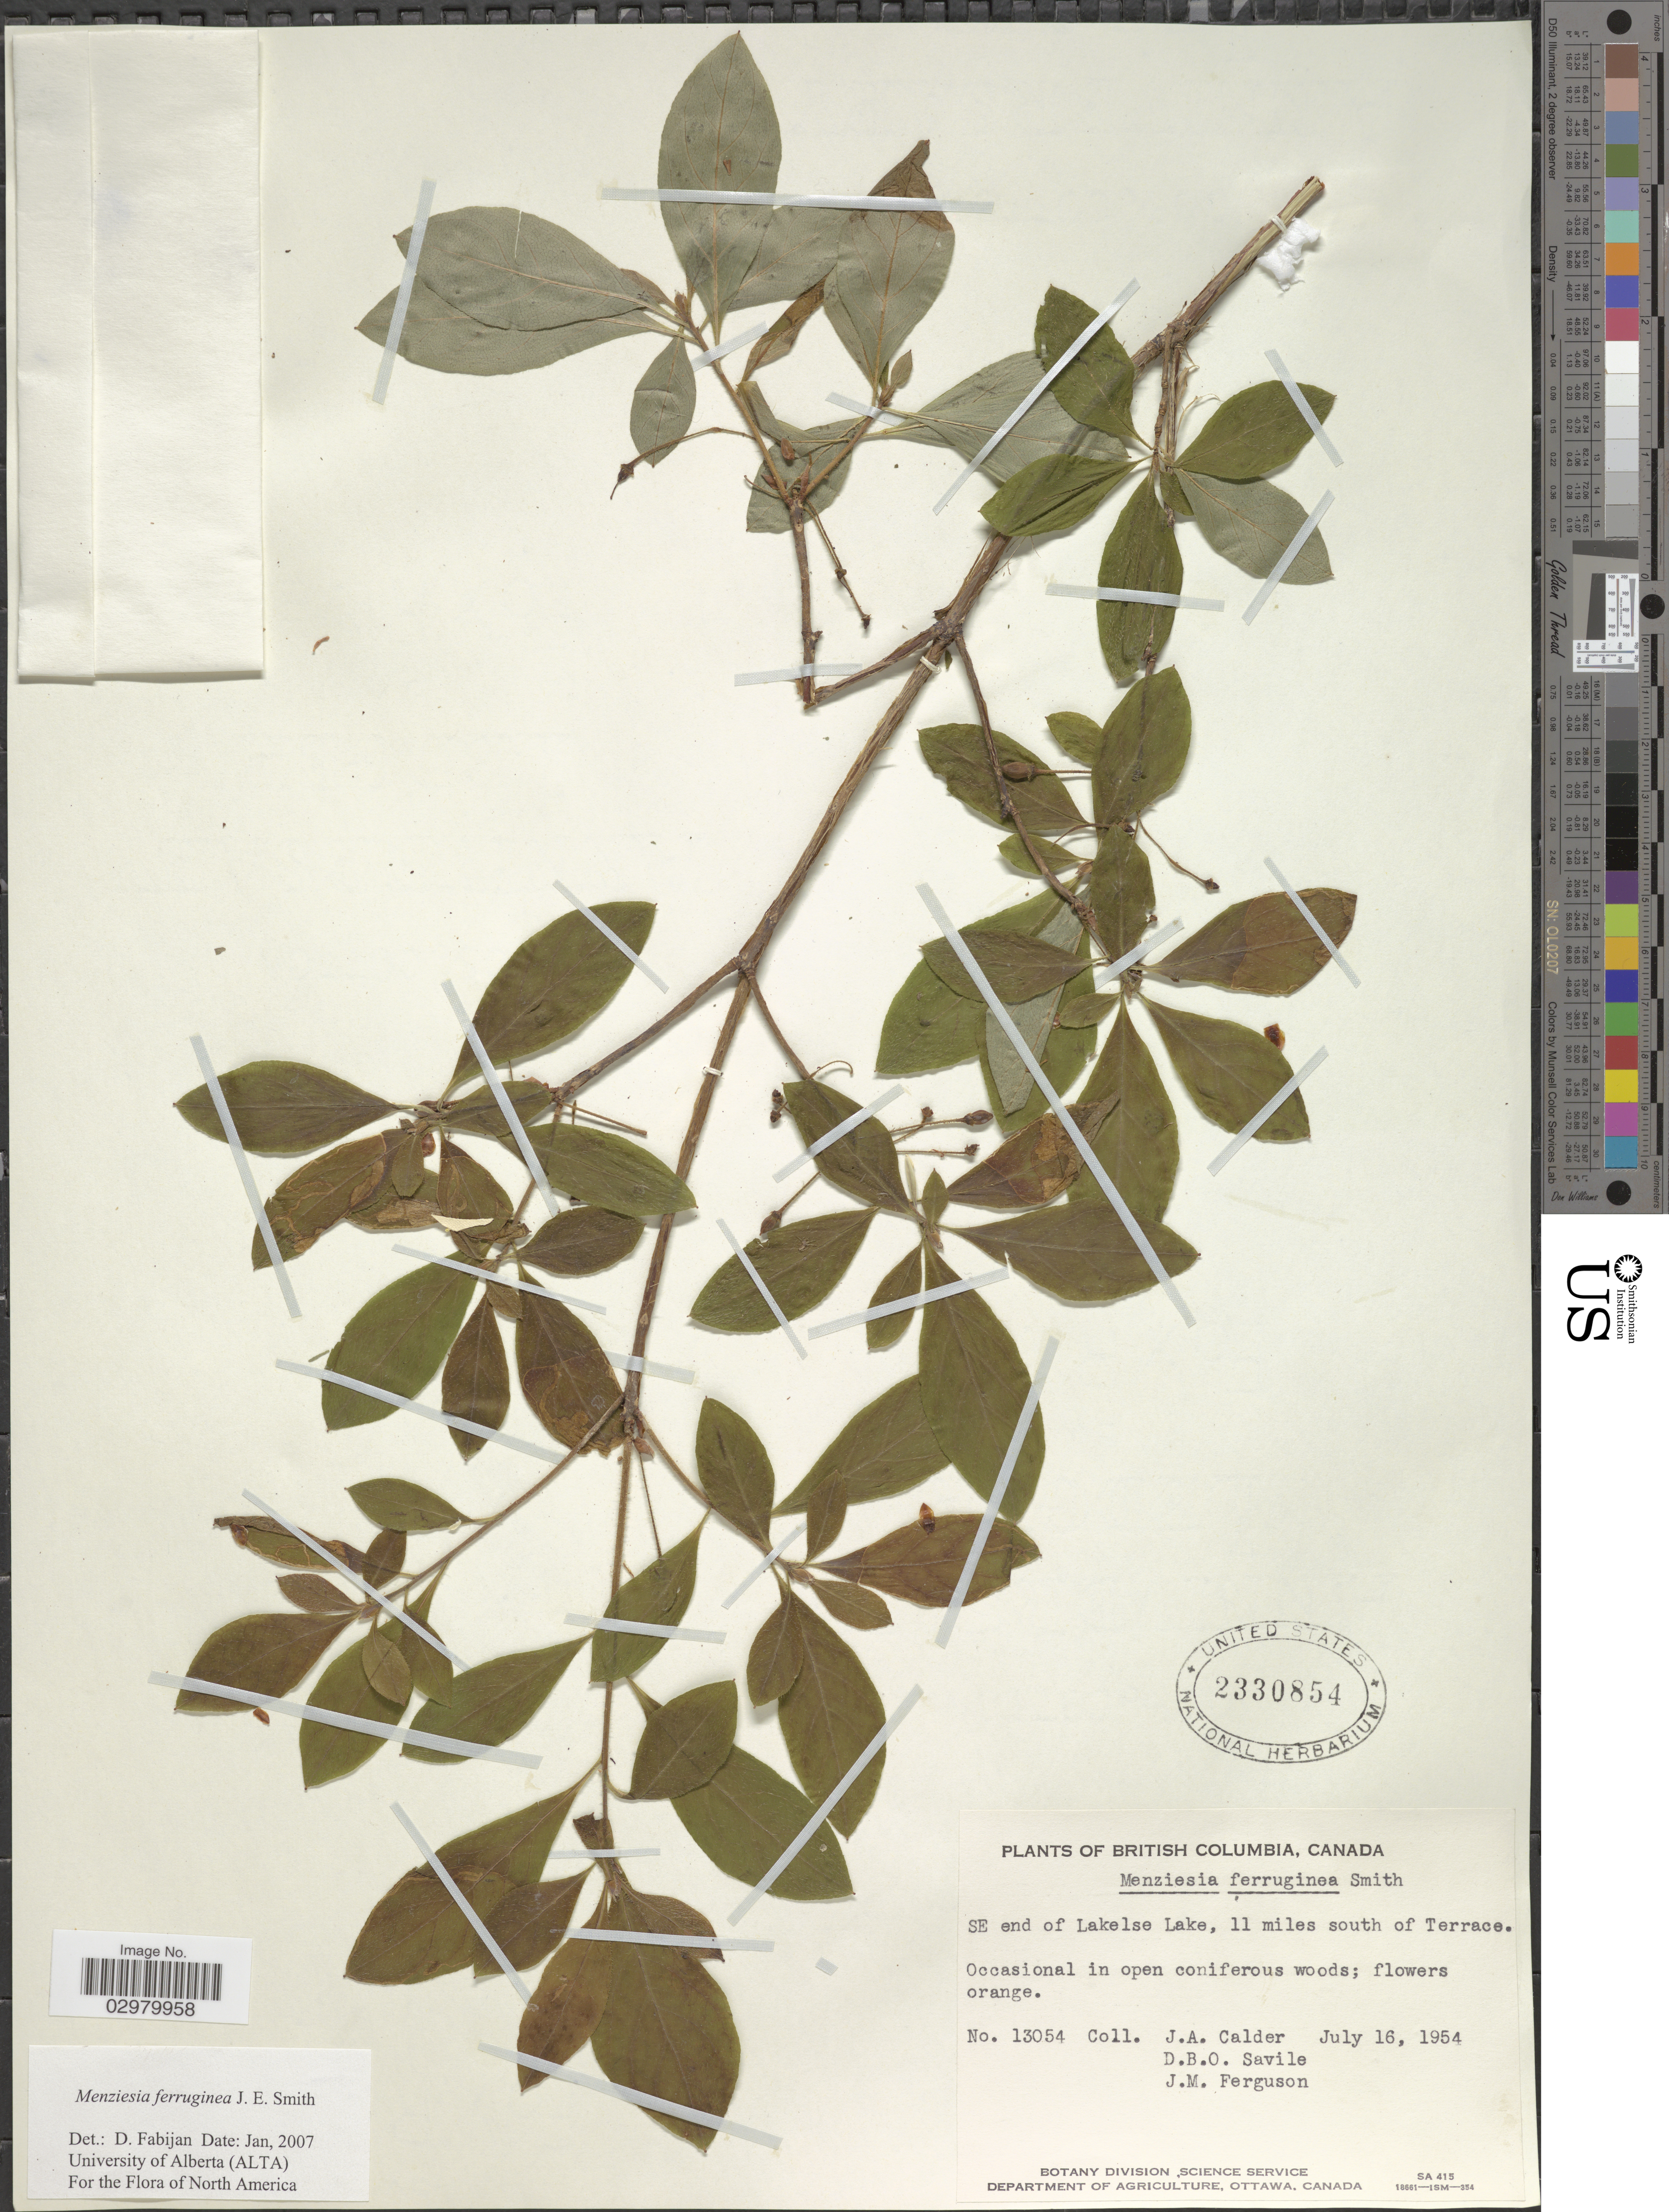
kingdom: Plantae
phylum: Tracheophyta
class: Magnoliopsida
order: Ericales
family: Ericaceae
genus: Menziesia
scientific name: Menziesia ferruginea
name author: Sm.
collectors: J. A. Calder, D. Savile & J. M. Ferguson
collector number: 13054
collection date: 1954-07-16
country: Canada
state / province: British Columbia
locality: SE end of Lakelse Lake, 11 miles south of Terrace.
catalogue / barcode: US 2330854